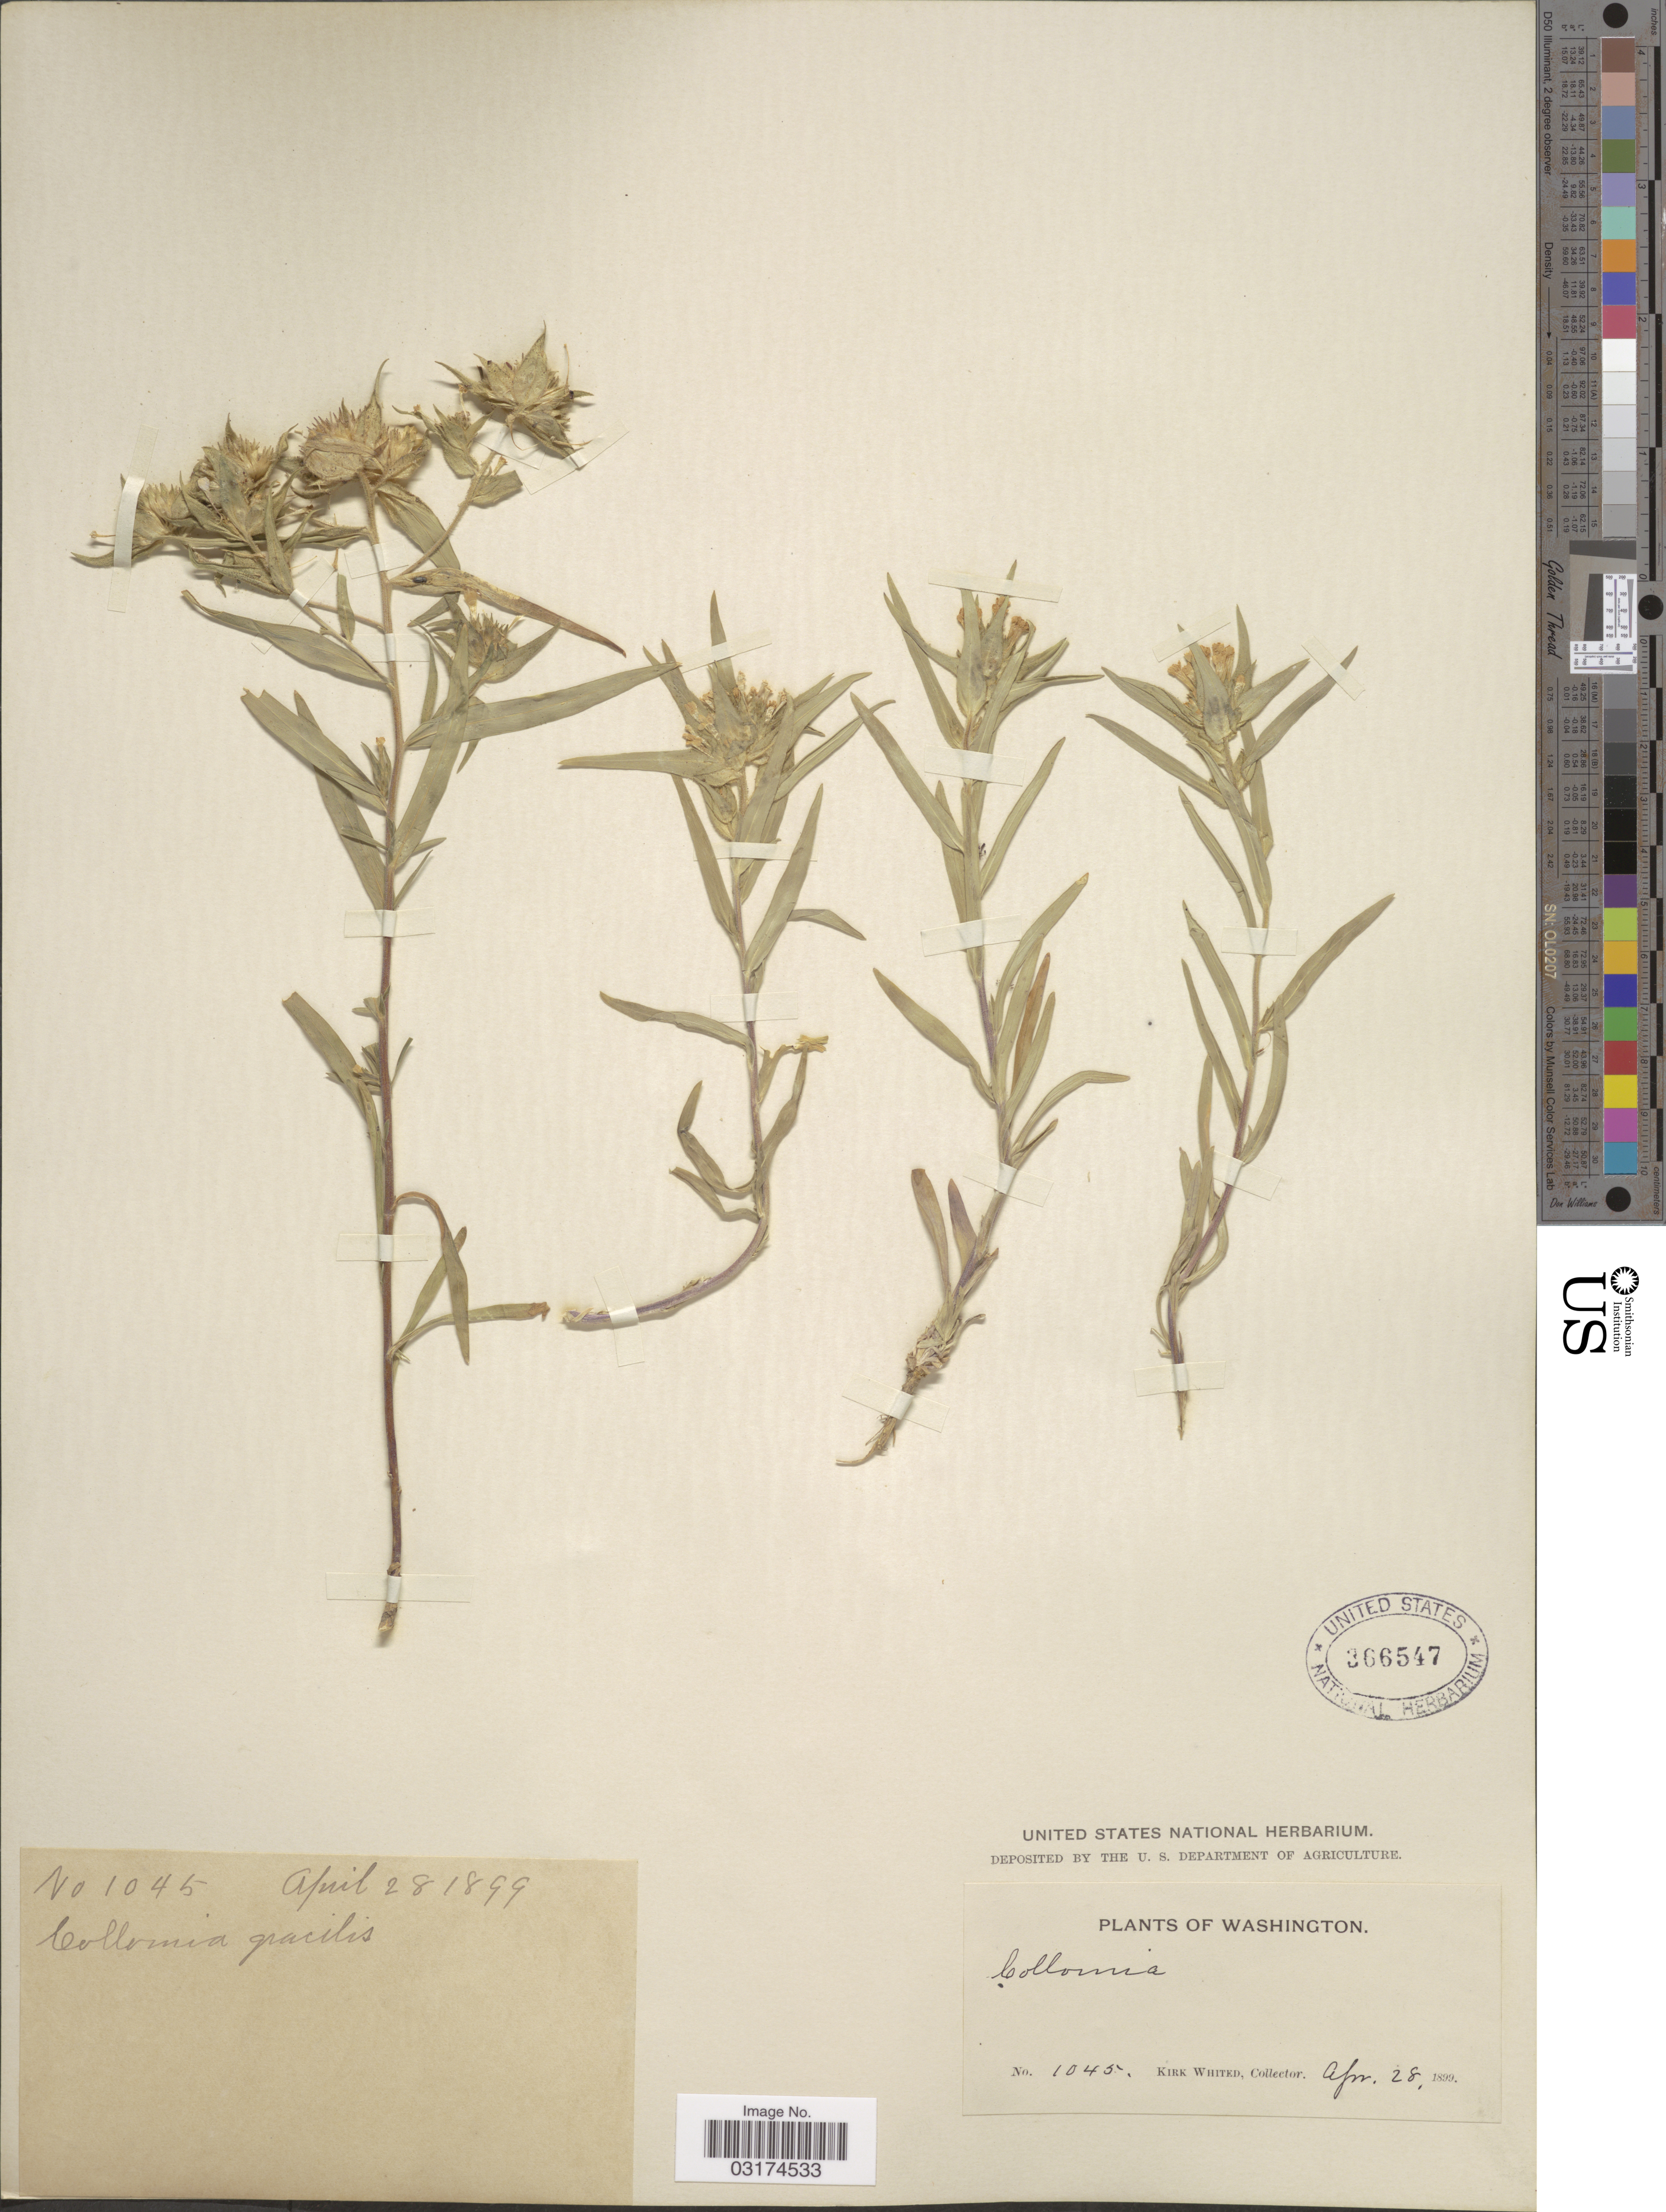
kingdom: Plantae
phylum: Tracheophyta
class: Magnoliopsida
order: Ericales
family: Polemoniaceae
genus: Collomia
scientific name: Collomia linearis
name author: Nutt.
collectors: K. Whited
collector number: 1045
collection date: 1899-04-28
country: United States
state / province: Washington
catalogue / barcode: US 366547